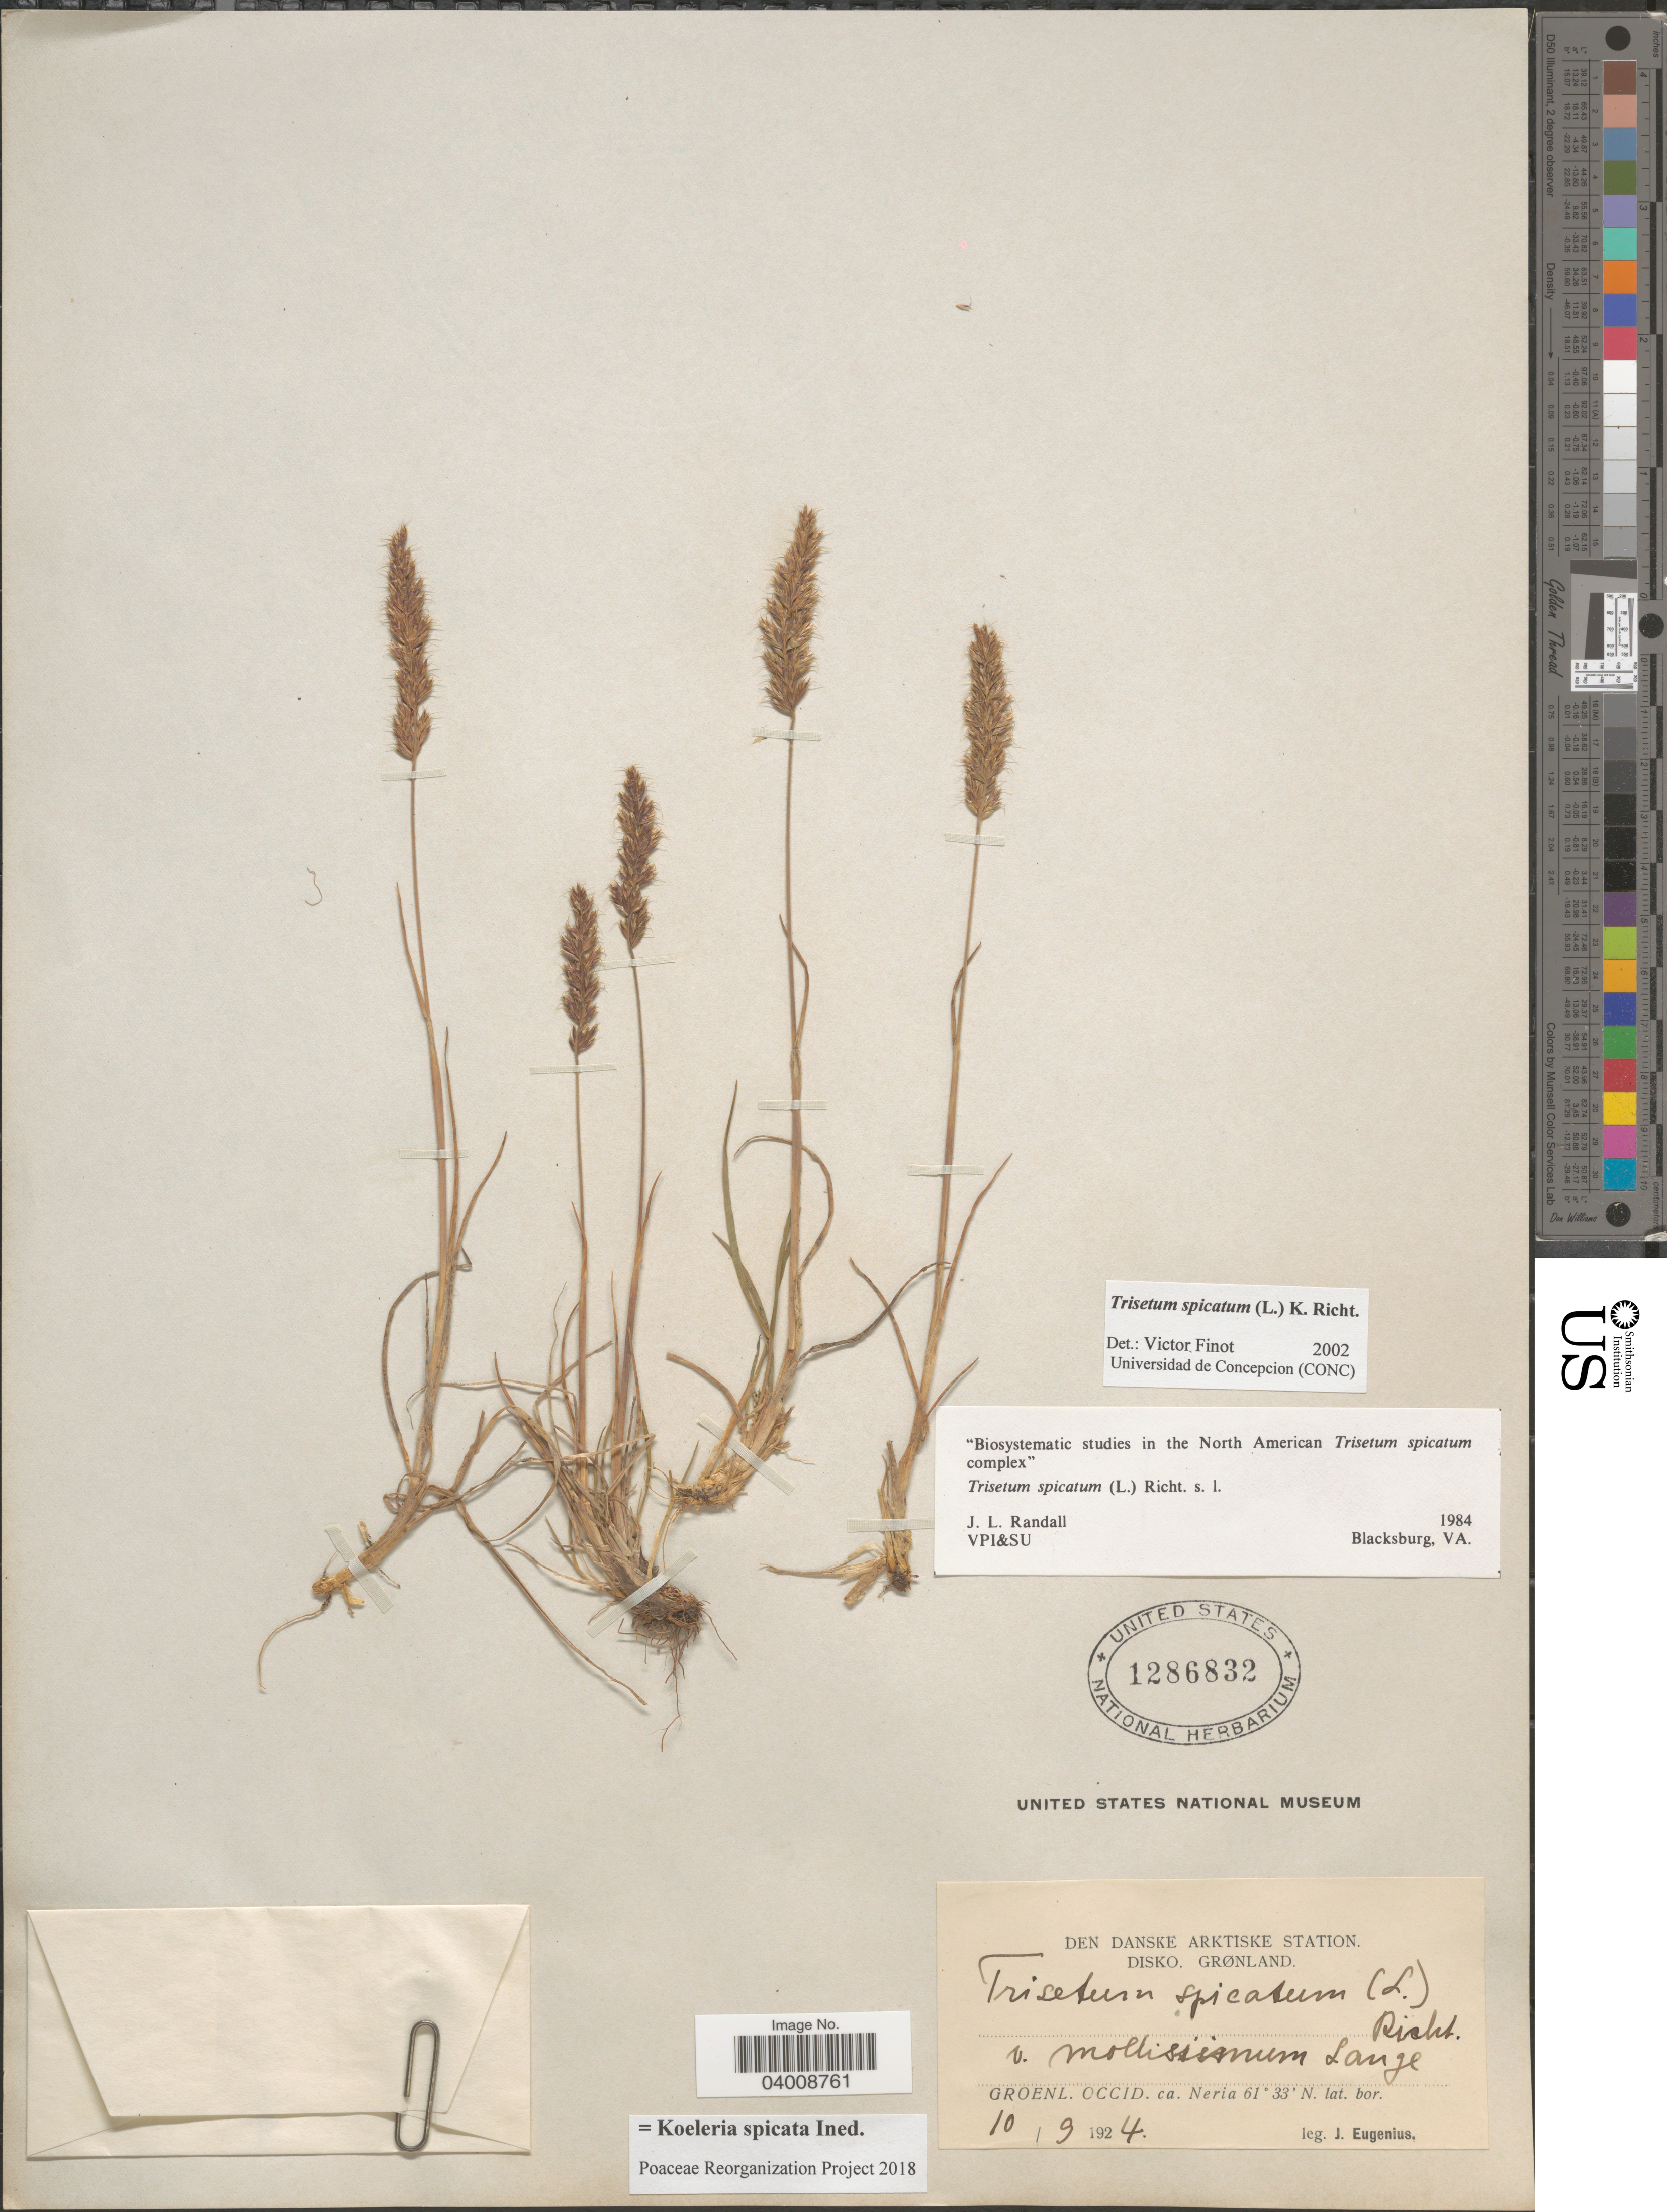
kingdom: Plantae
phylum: Tracheophyta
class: Liliopsida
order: Poales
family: Poaceae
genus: Koeleria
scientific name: Koeleria spicata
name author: (L.) Barberá et al.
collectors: J. Eugenius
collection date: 1924-09-10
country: Greenland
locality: Den Danske Arktiske Station. Disko. Grønland. Groenl. Occid. ca. Neria.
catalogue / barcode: US 1286832